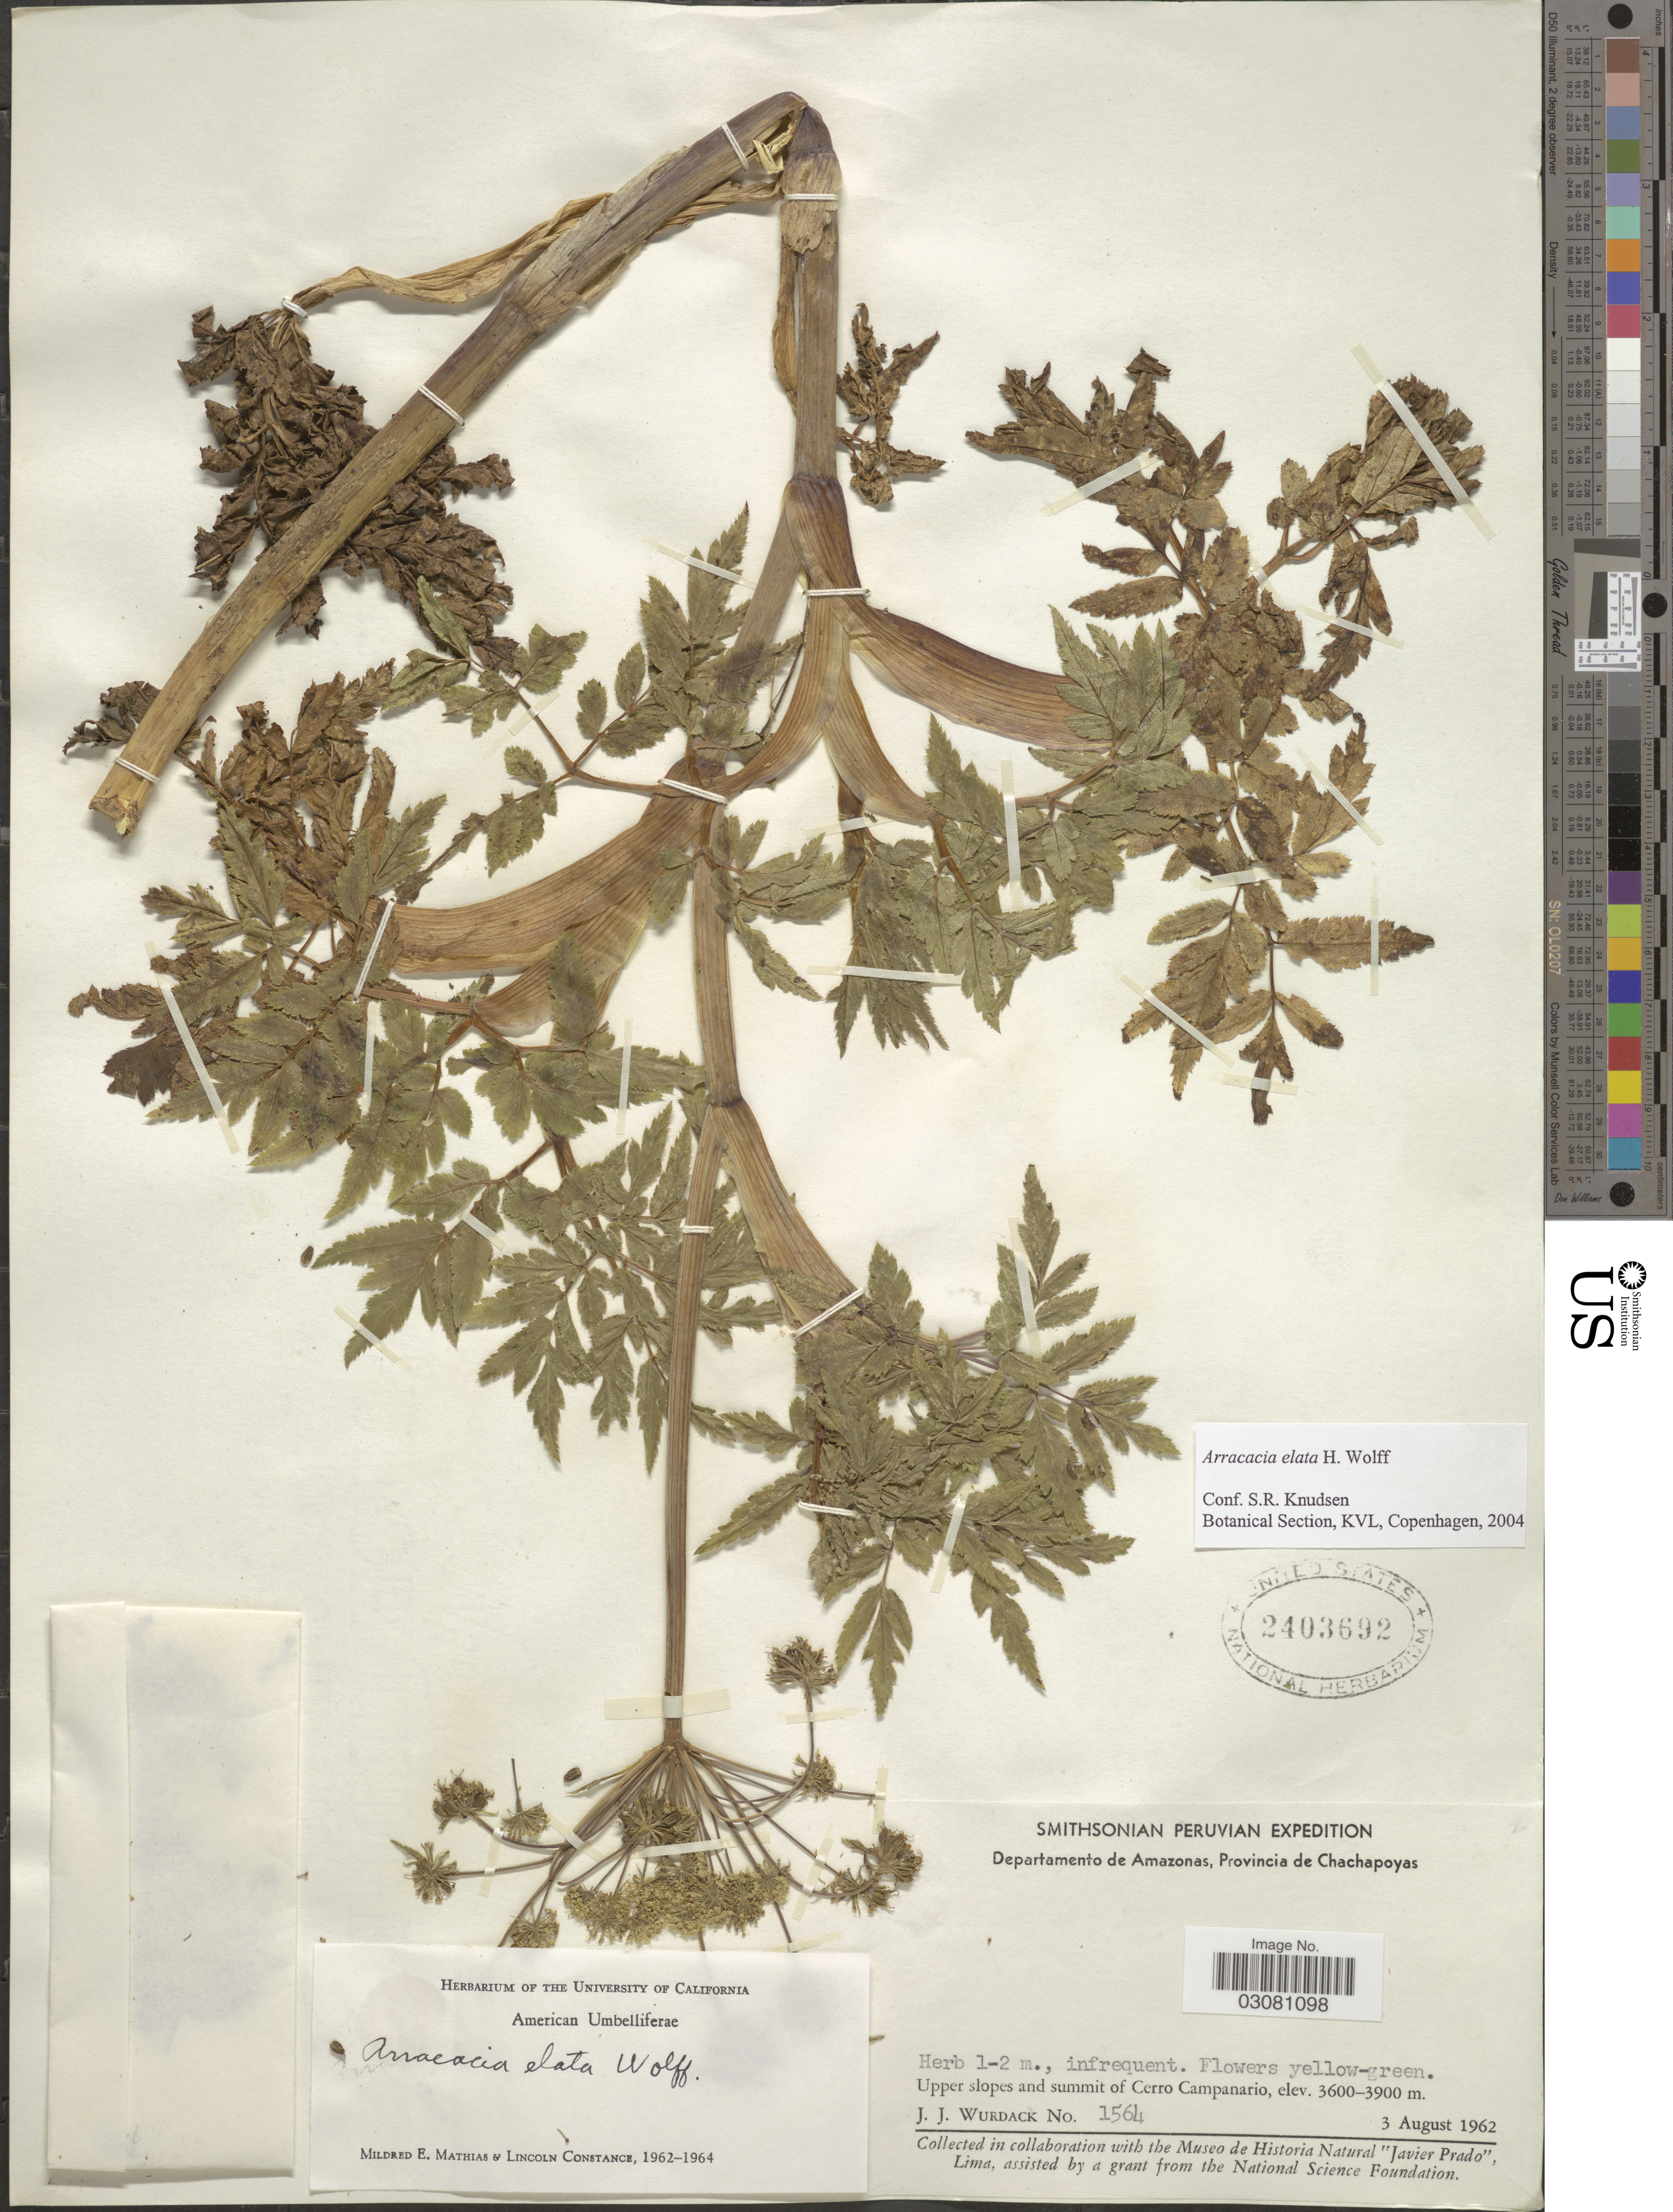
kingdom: Plantae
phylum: Tracheophyta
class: Magnoliopsida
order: Apiales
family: Apiaceae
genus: Arracacia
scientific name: Arracacia elata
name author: H. Wolff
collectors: J. J. Wurdack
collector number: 1564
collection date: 1962-08-03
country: Peru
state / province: Amazonas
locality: Departamento de Amazonas, Provincia de Chachapoyas. Upper slopes and summit of Cerro Campanario.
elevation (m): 3600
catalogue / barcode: US 2403692